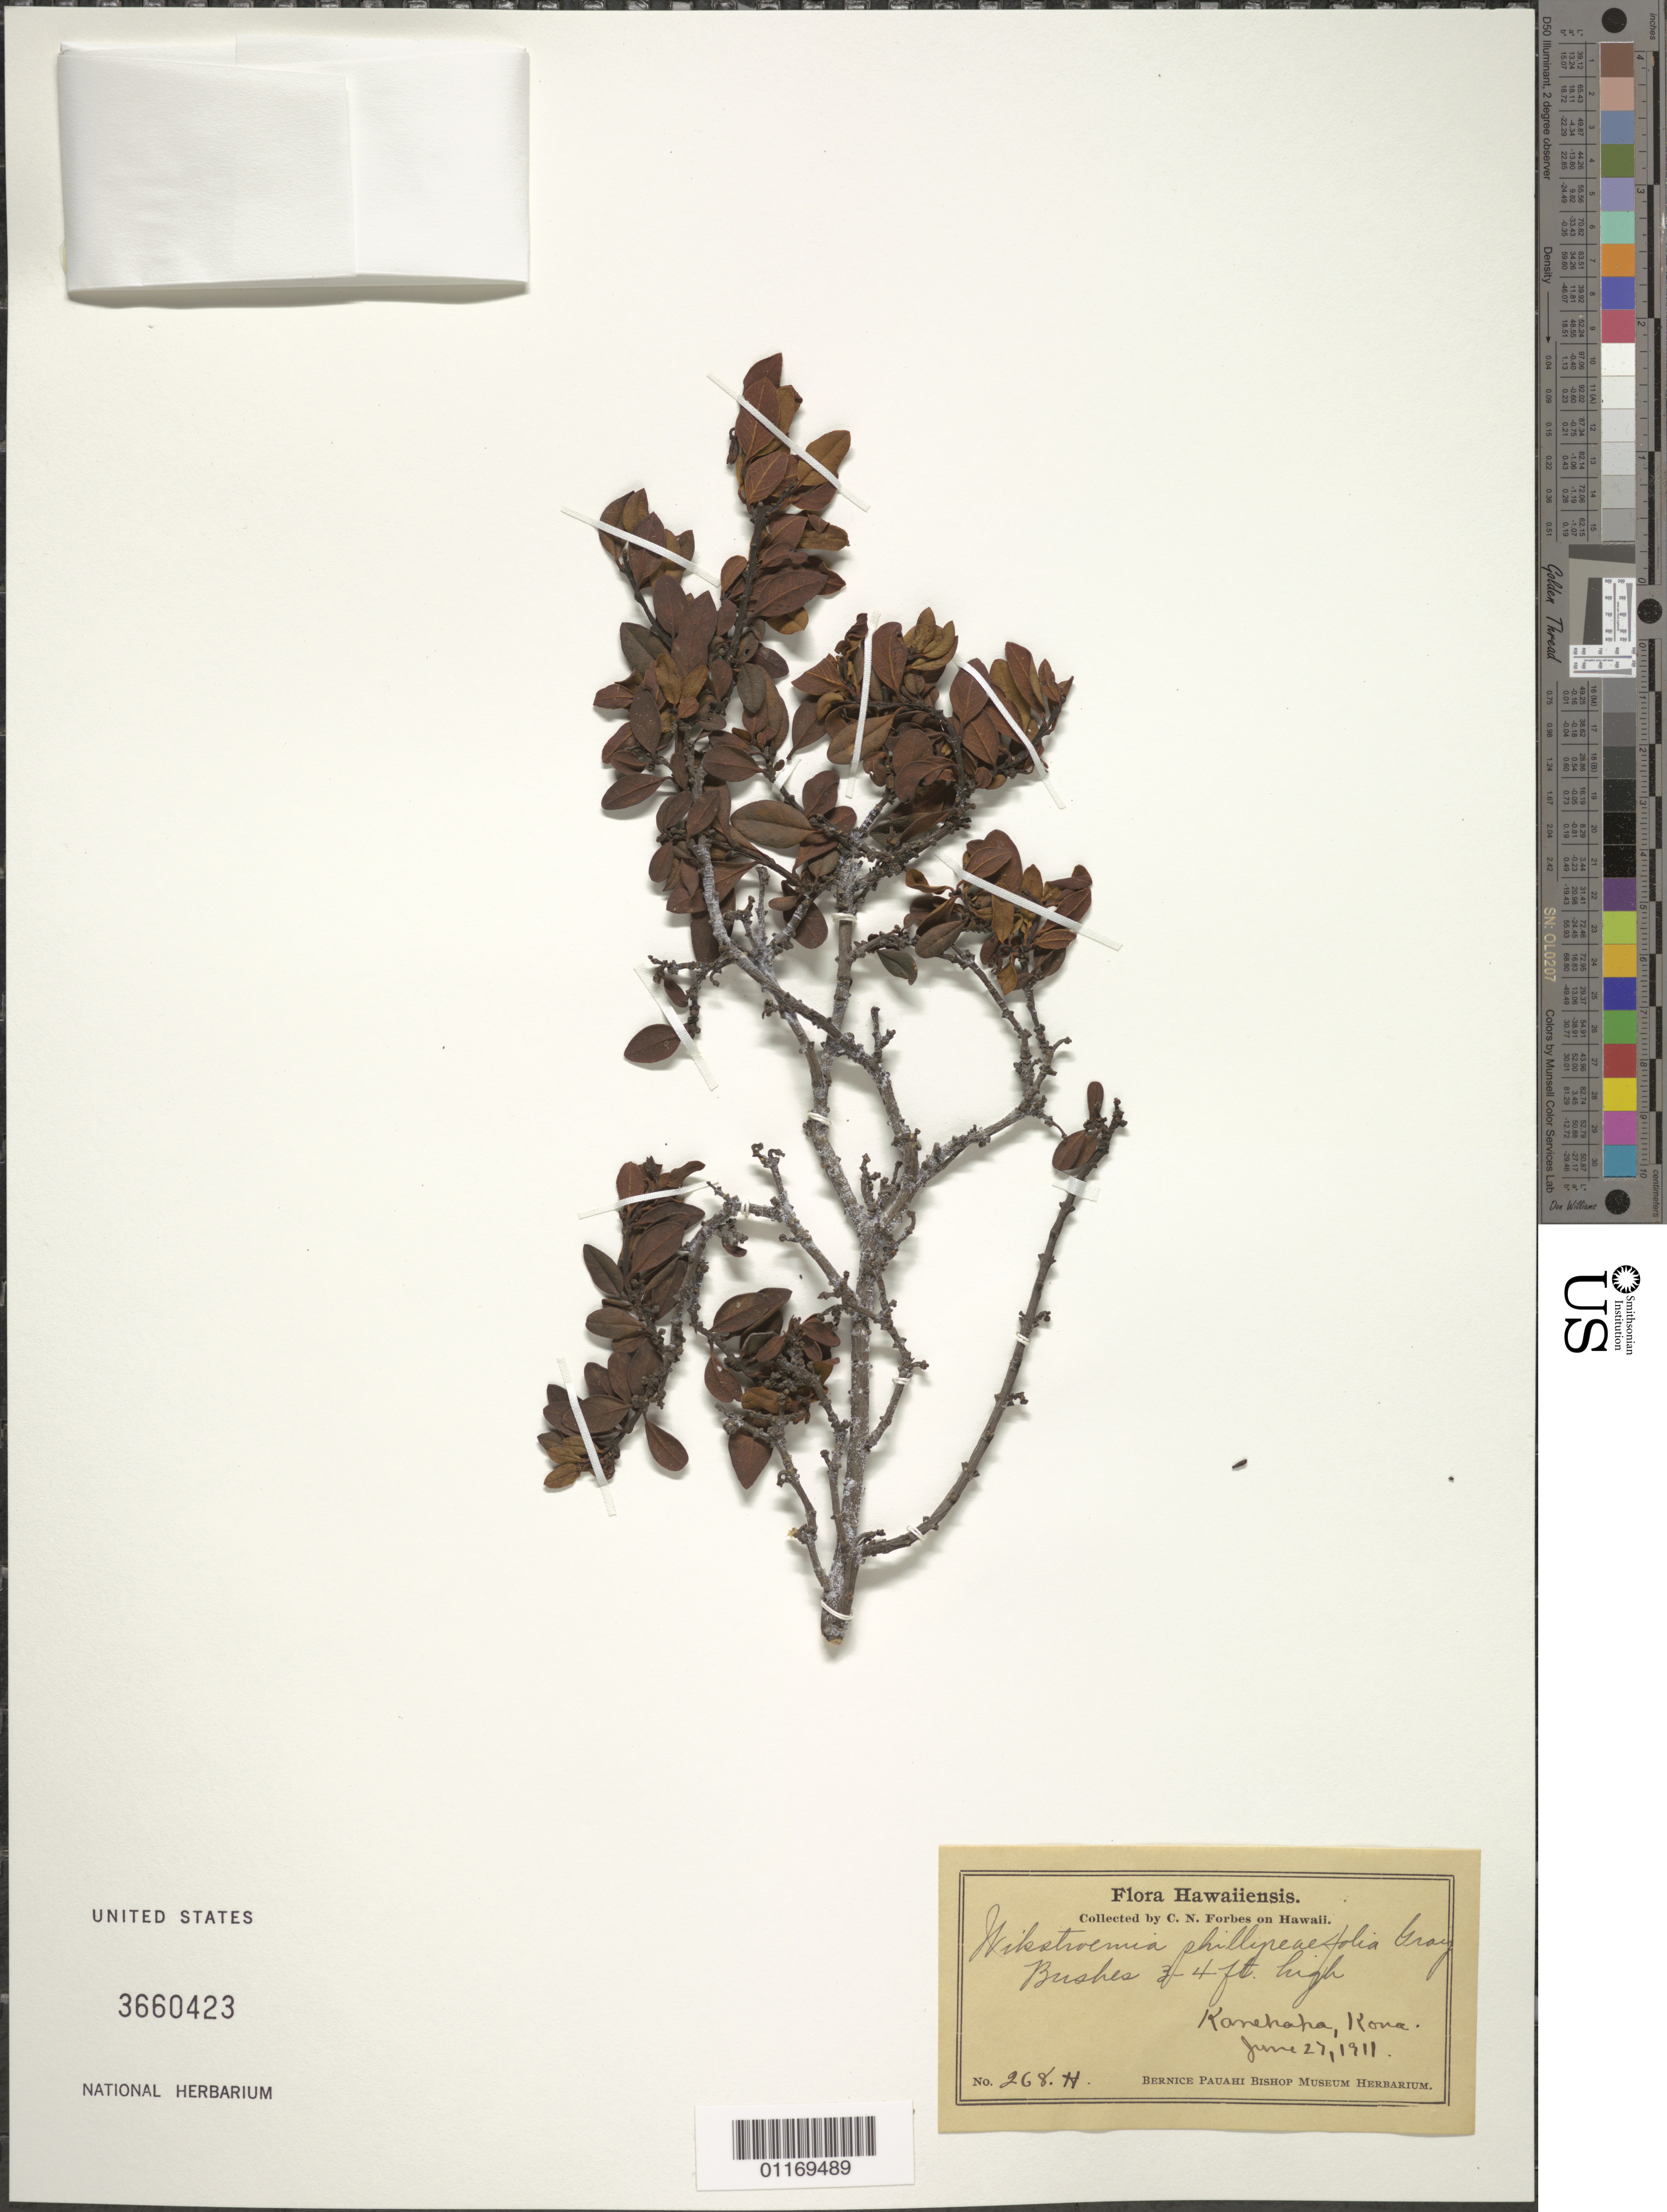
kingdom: Plantae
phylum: Tracheophyta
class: Magnoliopsida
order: Malvales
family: Thymelaeaceae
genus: Wikstroemia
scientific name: Wikstroemia phillyreifolia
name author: A. Gray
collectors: C. N. Forbes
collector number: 268.H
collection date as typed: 27 Jun 1911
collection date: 1911-06-27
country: United States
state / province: Hawaii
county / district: Hawaii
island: Hawaii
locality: Kanehaha, Kona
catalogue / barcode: US 3660423